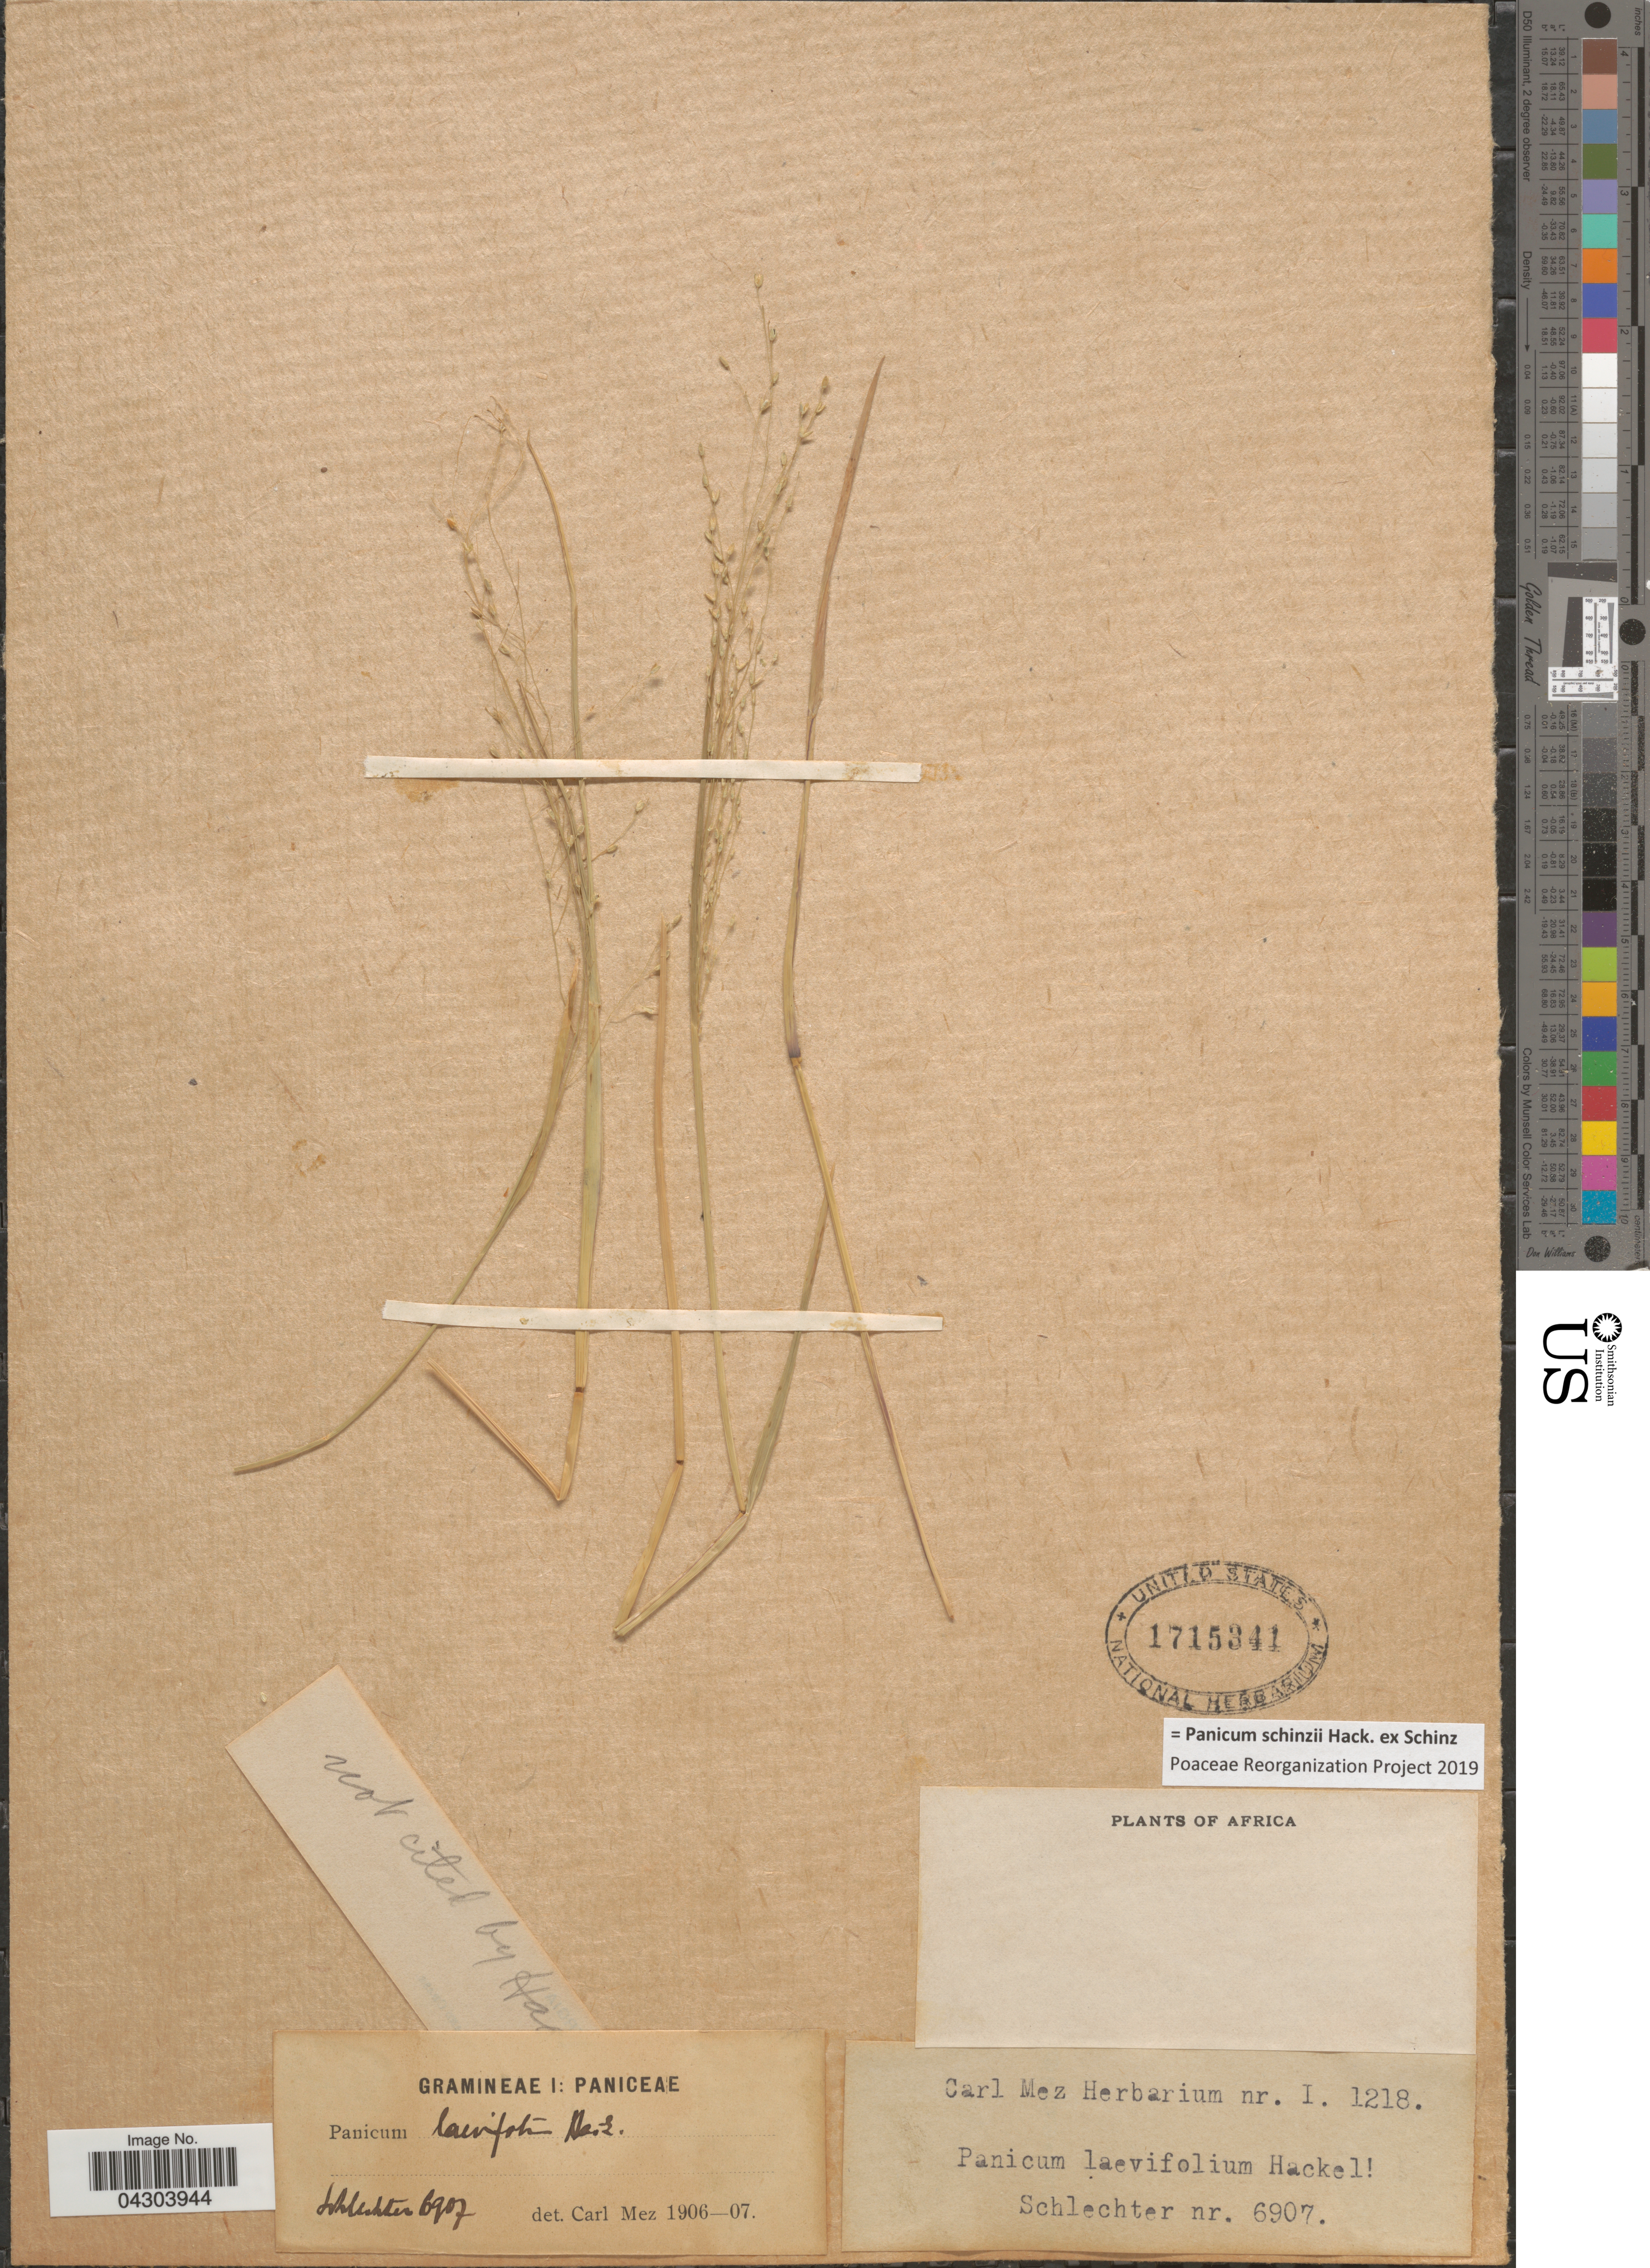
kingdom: Plantae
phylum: Tracheophyta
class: Liliopsida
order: Poales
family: Poaceae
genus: Panicum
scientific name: Panicum schinzii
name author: Hack. ex Schinz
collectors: Schlechter, --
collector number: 6907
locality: Africa.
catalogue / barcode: US 1715341